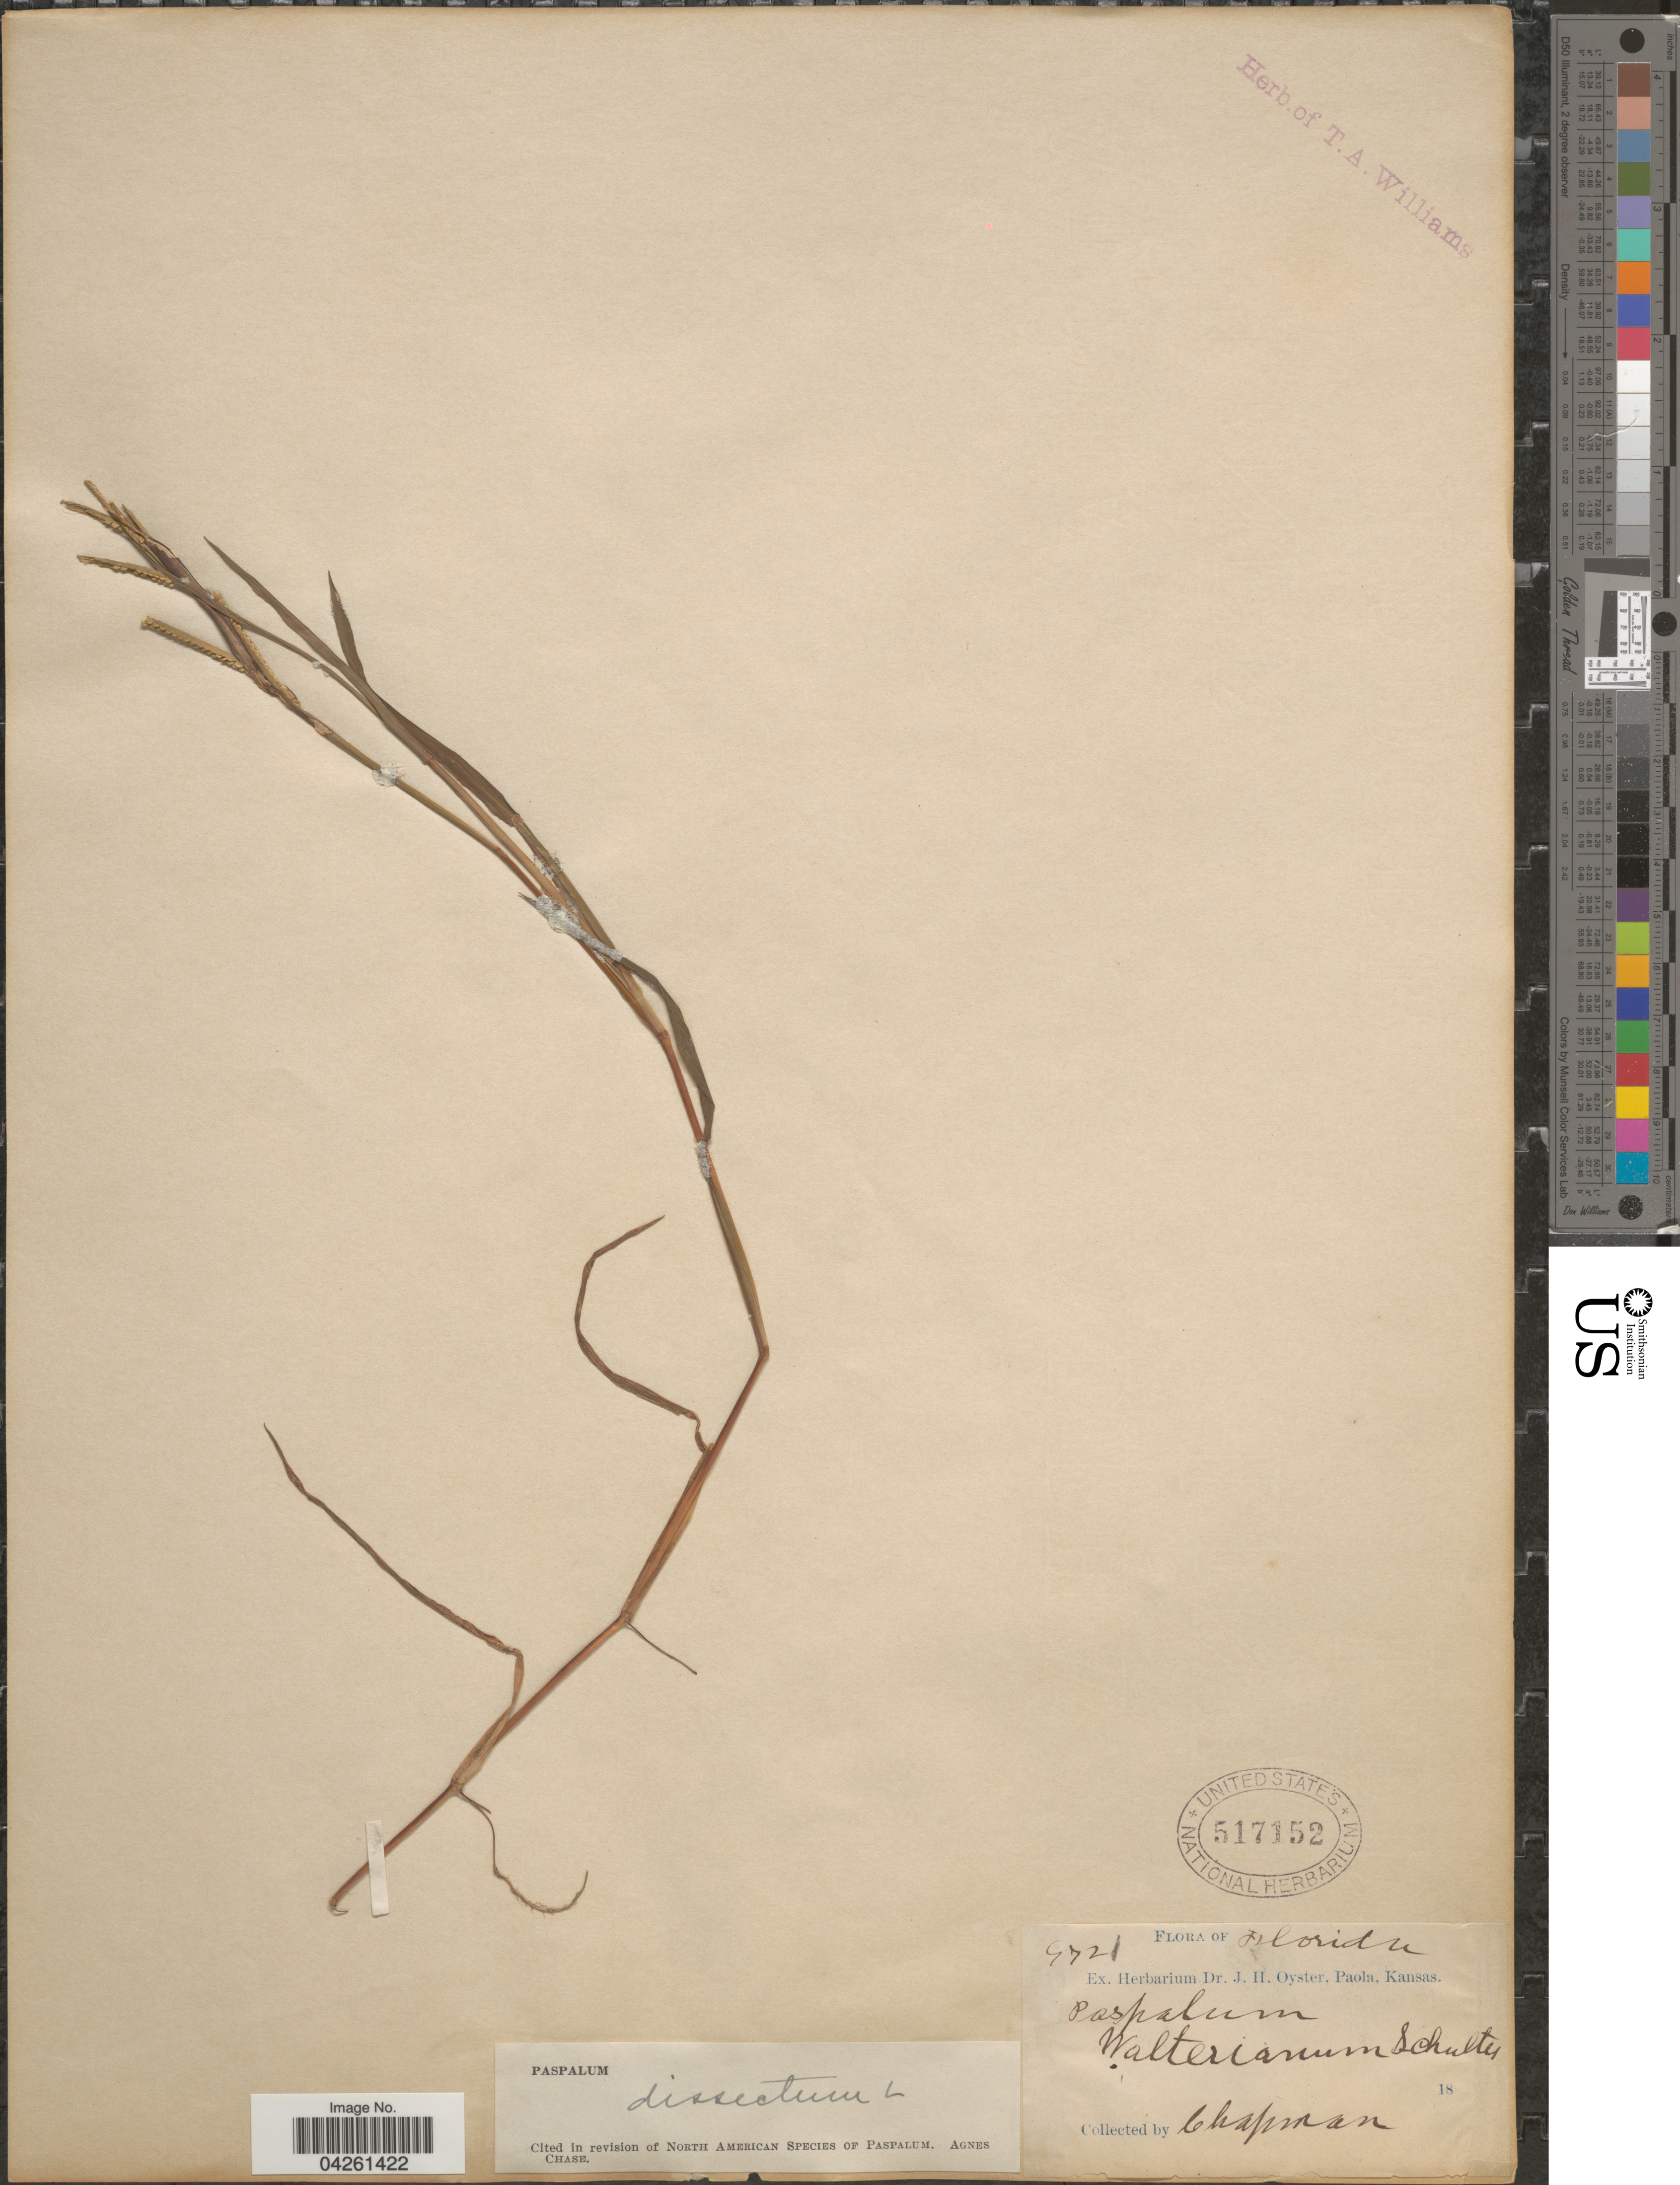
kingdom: Plantae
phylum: Tracheophyta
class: Liliopsida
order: Poales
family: Poaceae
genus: Paspalum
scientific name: Paspalum dissectum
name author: (L.) L.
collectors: A. Chapman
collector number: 9721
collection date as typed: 18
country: United States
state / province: Florida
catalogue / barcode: US 517152